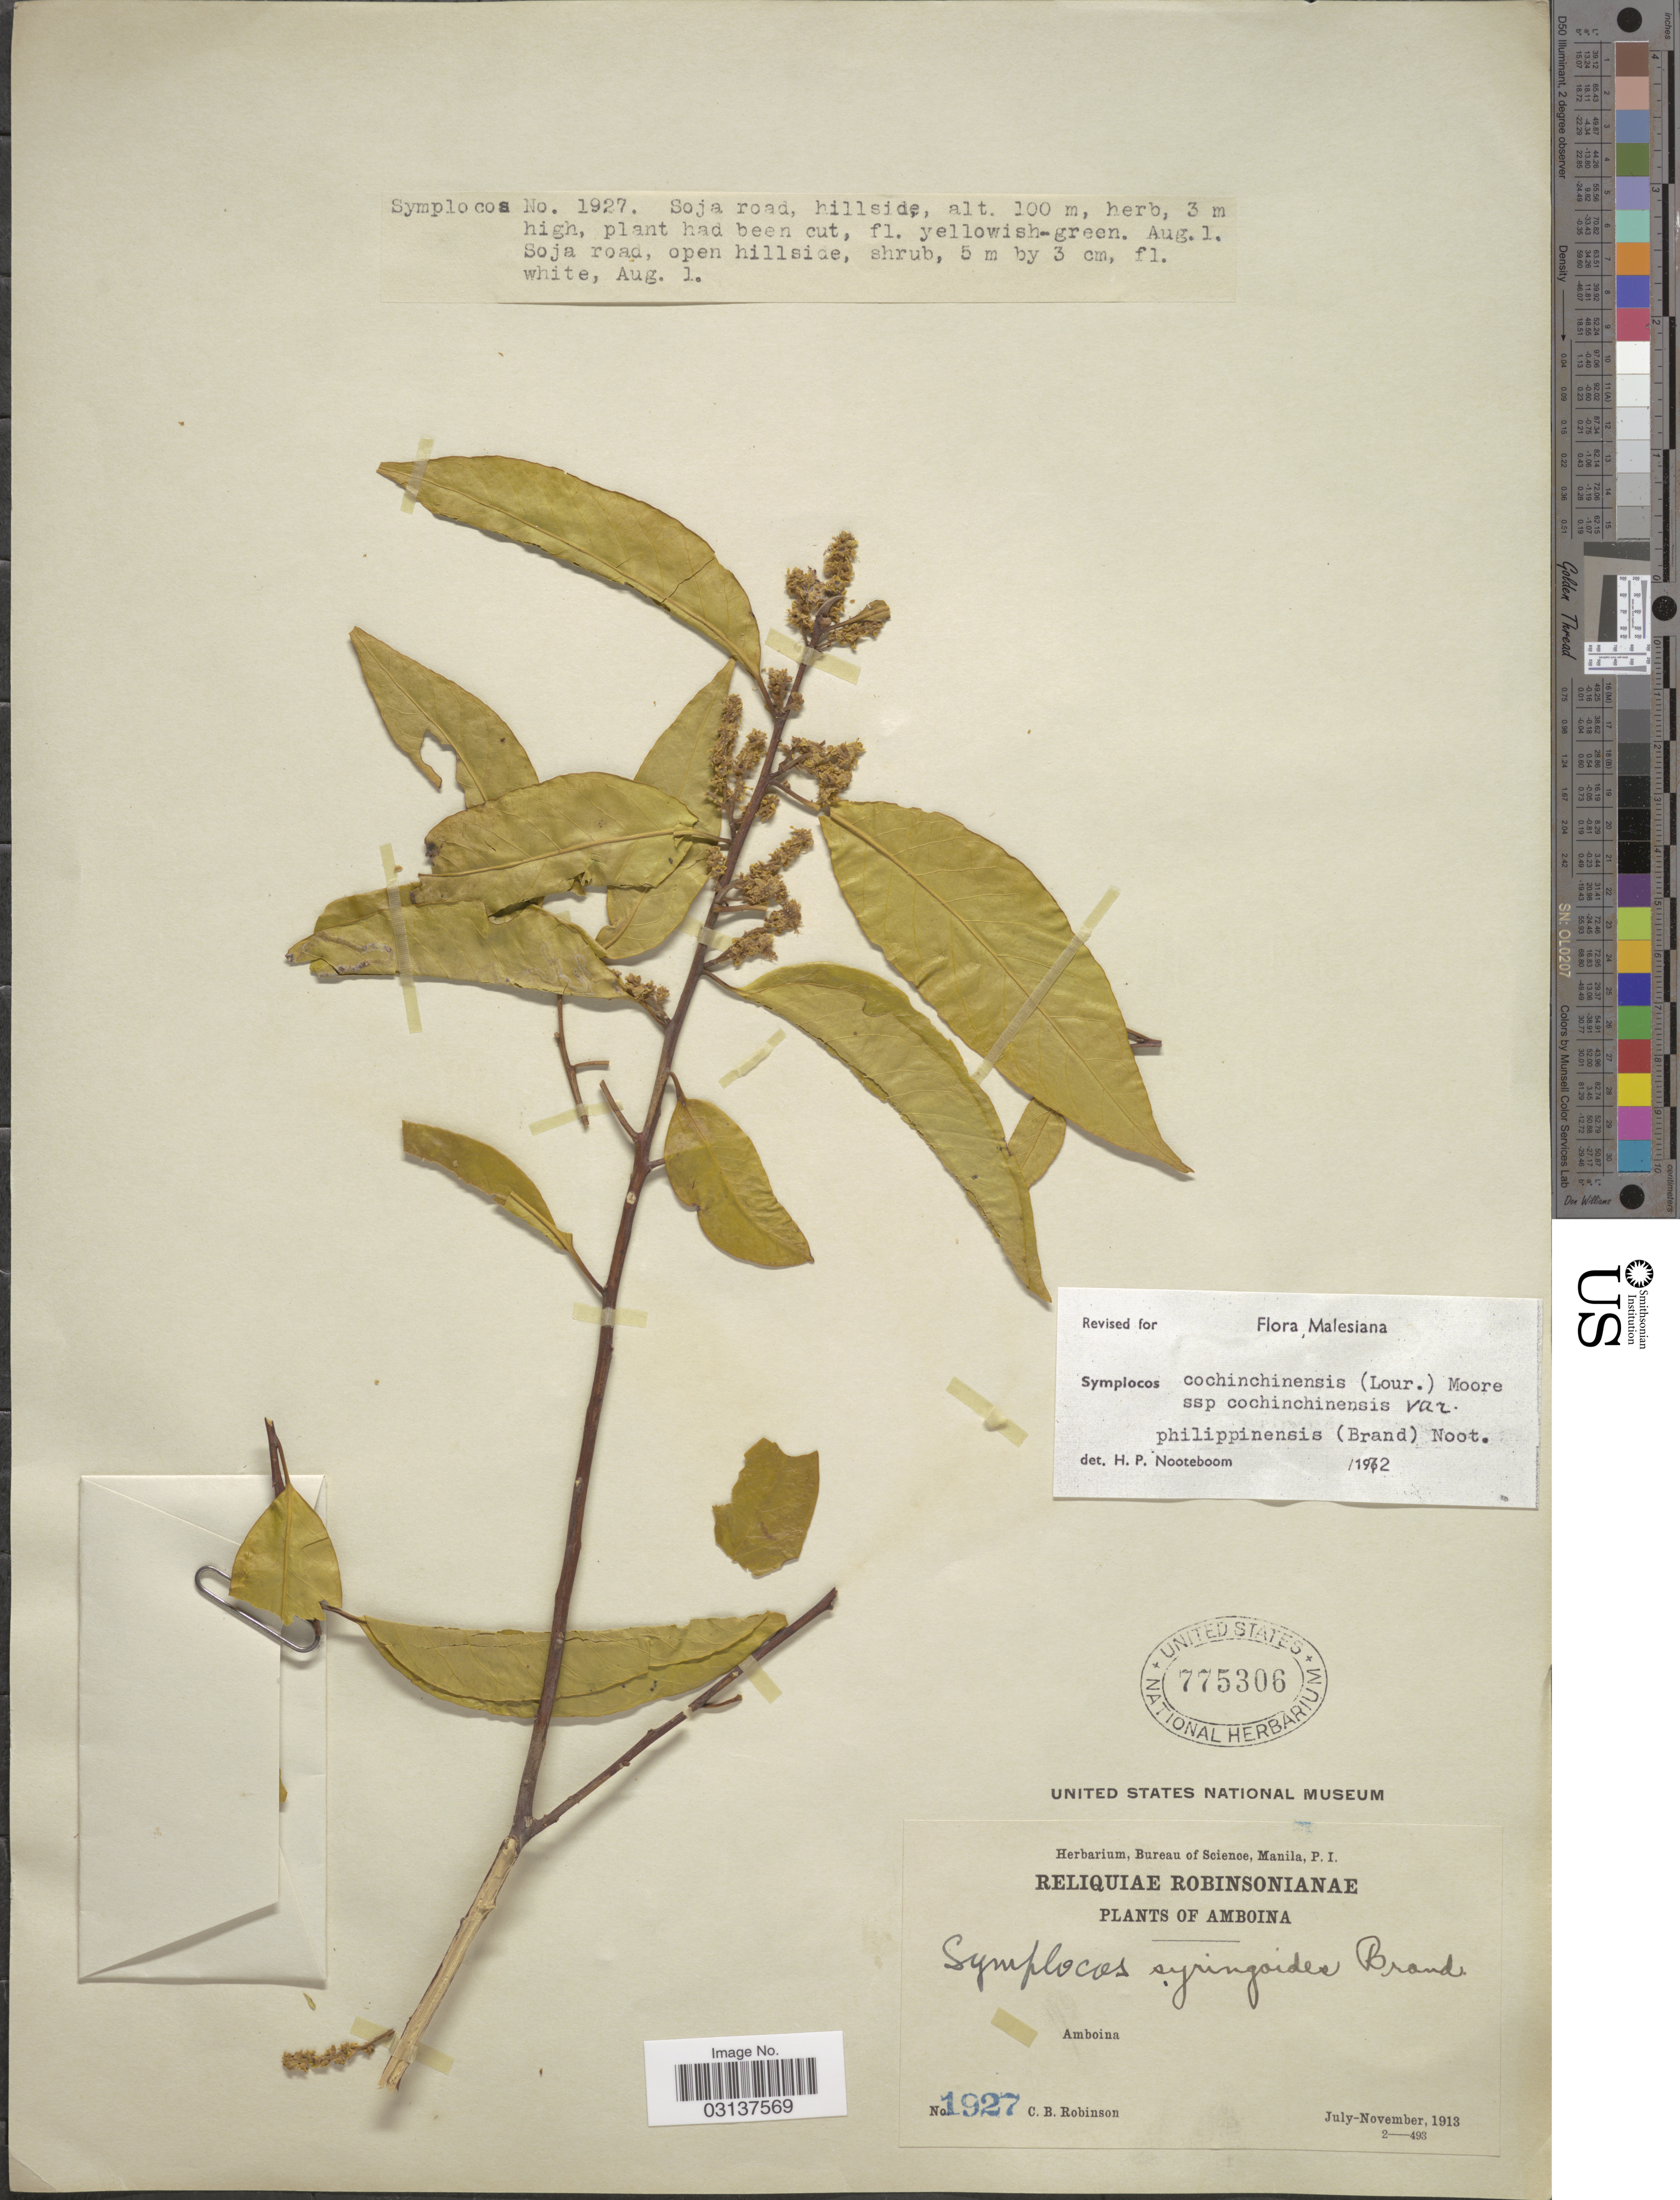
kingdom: Plantae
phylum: Tracheophyta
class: Magnoliopsida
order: Ericales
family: Symplocaceae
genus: Symplocos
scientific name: Symplocos cochinchinensis var. philippinensis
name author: (Brand) Noot.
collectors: C. Robinson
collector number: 1927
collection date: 1913-08-01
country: Indonesia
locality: Amboina. Soja road, hillside.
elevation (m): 100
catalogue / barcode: US 775306